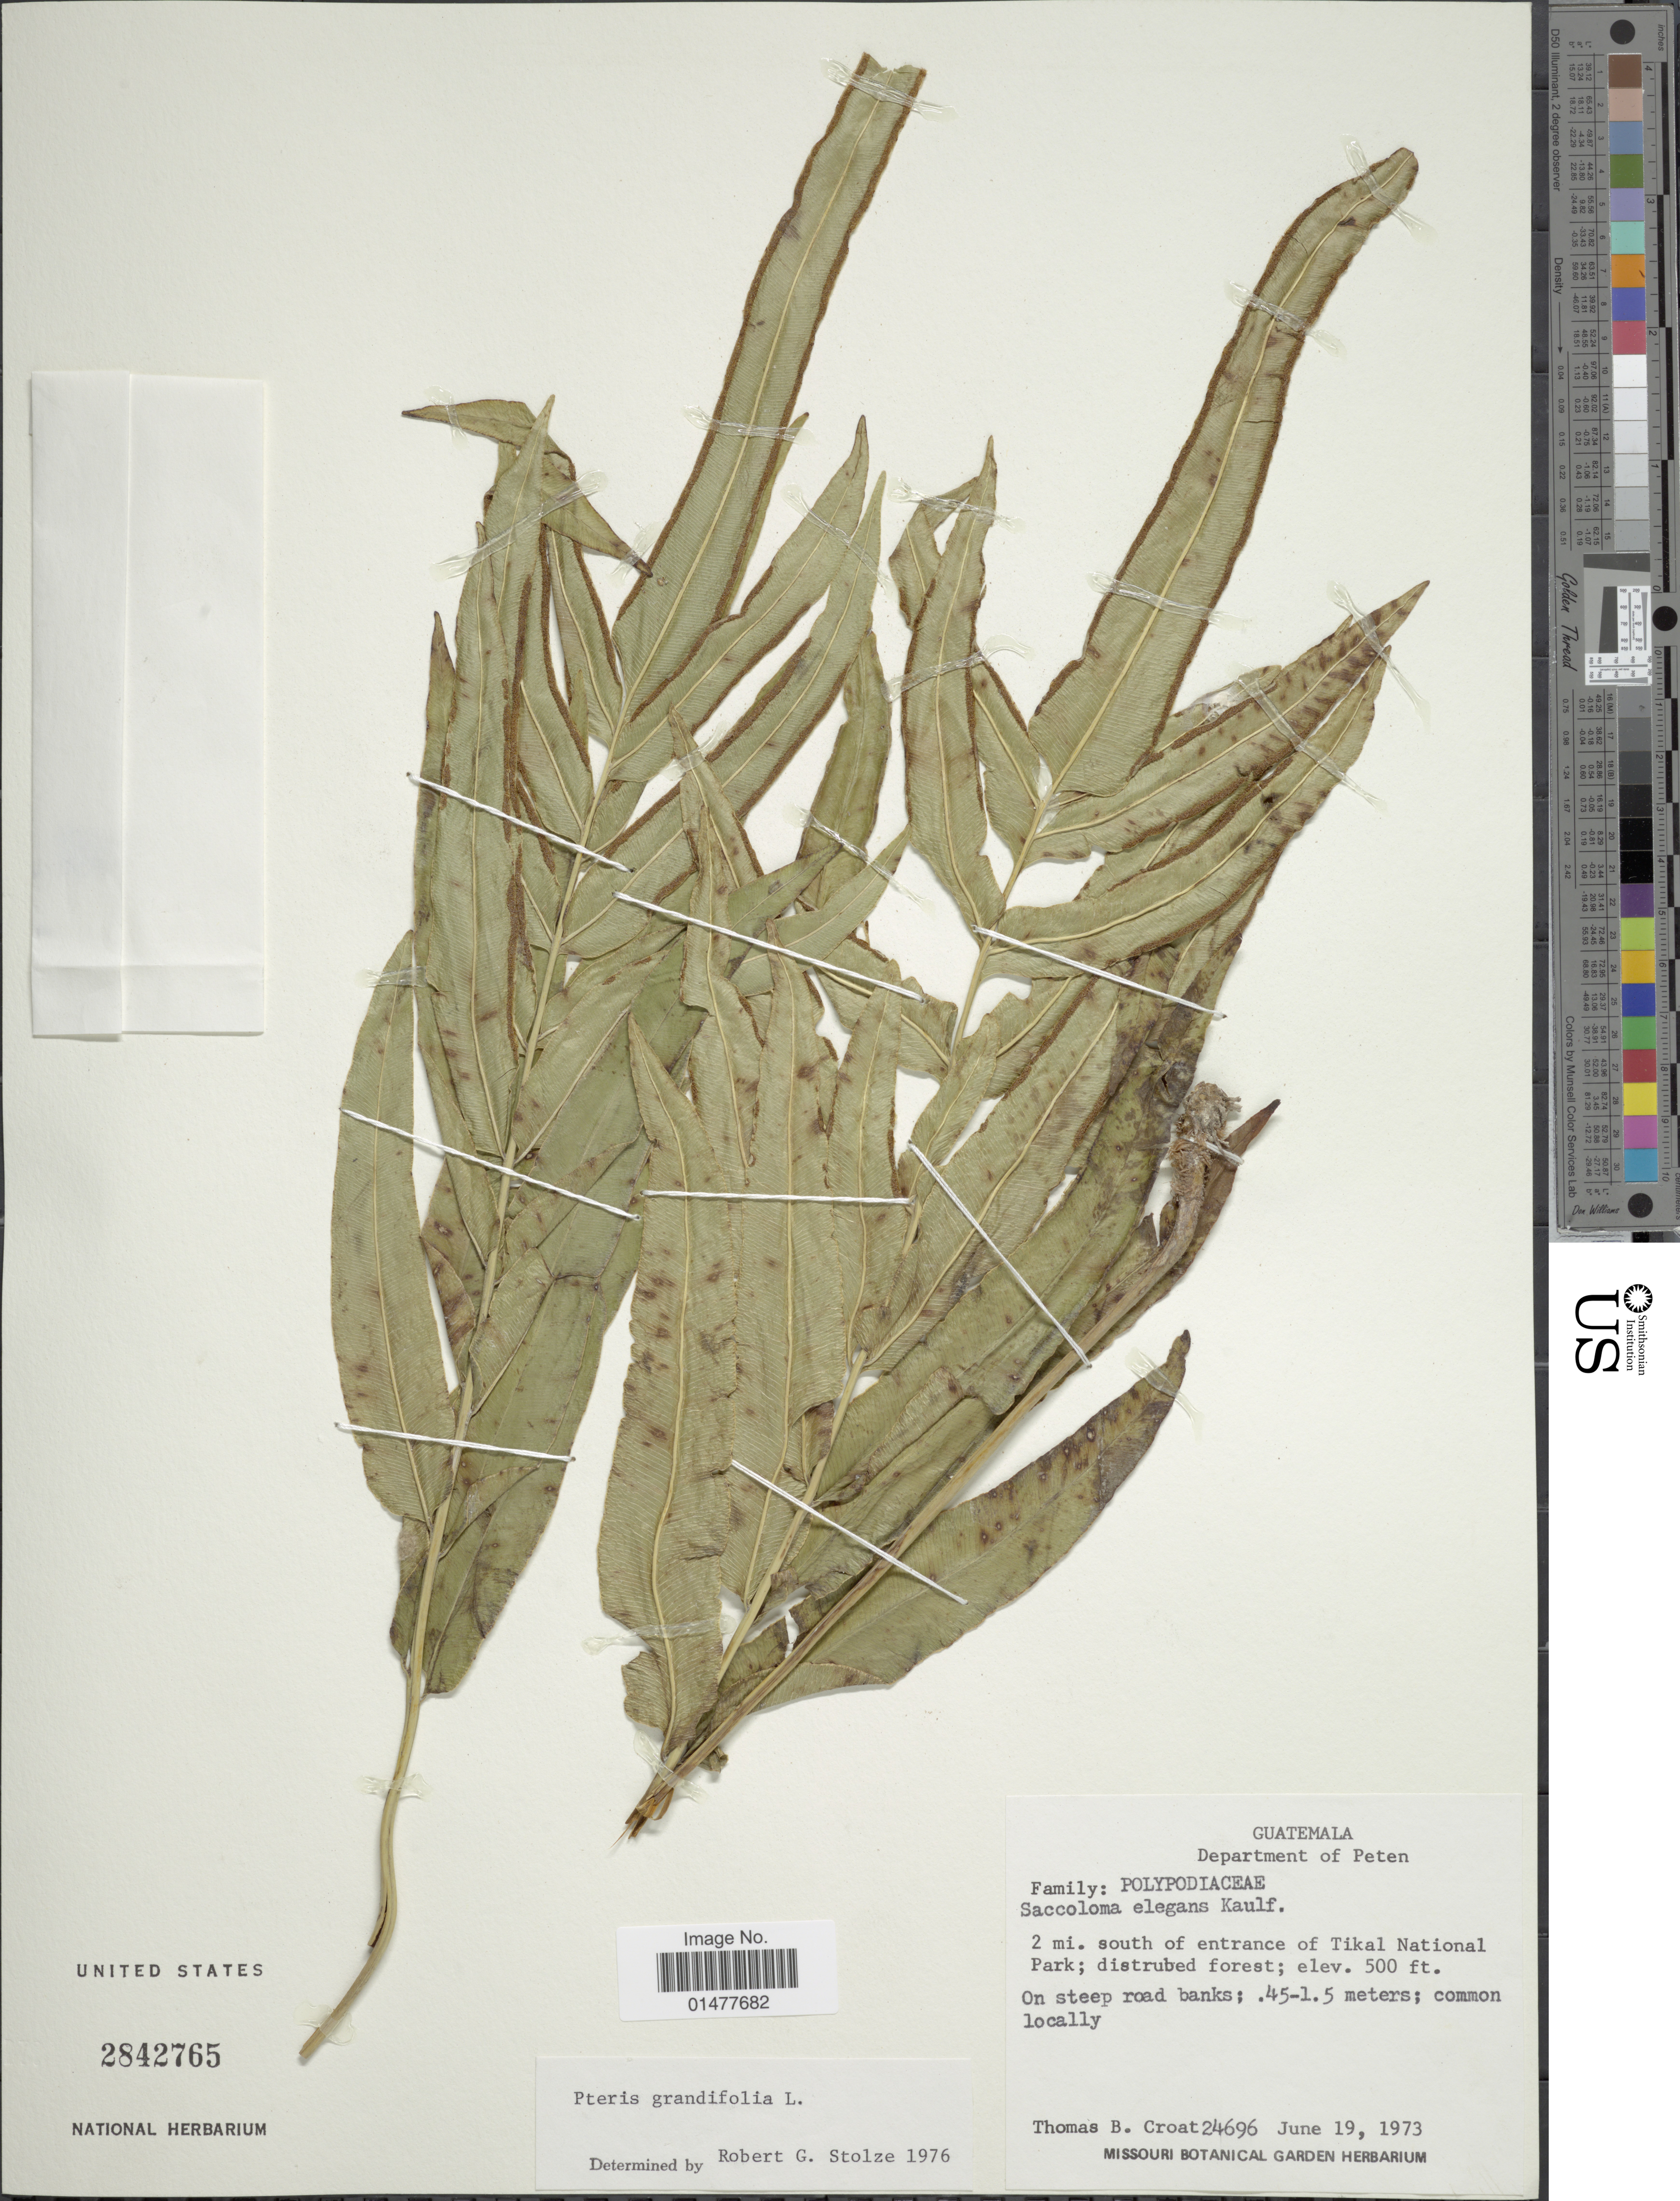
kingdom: Plantae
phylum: Tracheophyta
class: Polypodiopsida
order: Polypodiales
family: Pteridaceae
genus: Pteris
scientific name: Pteris grandifolia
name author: L.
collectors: T. B. Croat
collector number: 24696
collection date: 1973-06-19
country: Guatemala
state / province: El Petén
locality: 2 mi. south of entrance of Tikal National Park, on steep road banks.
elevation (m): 152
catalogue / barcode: US 2842765